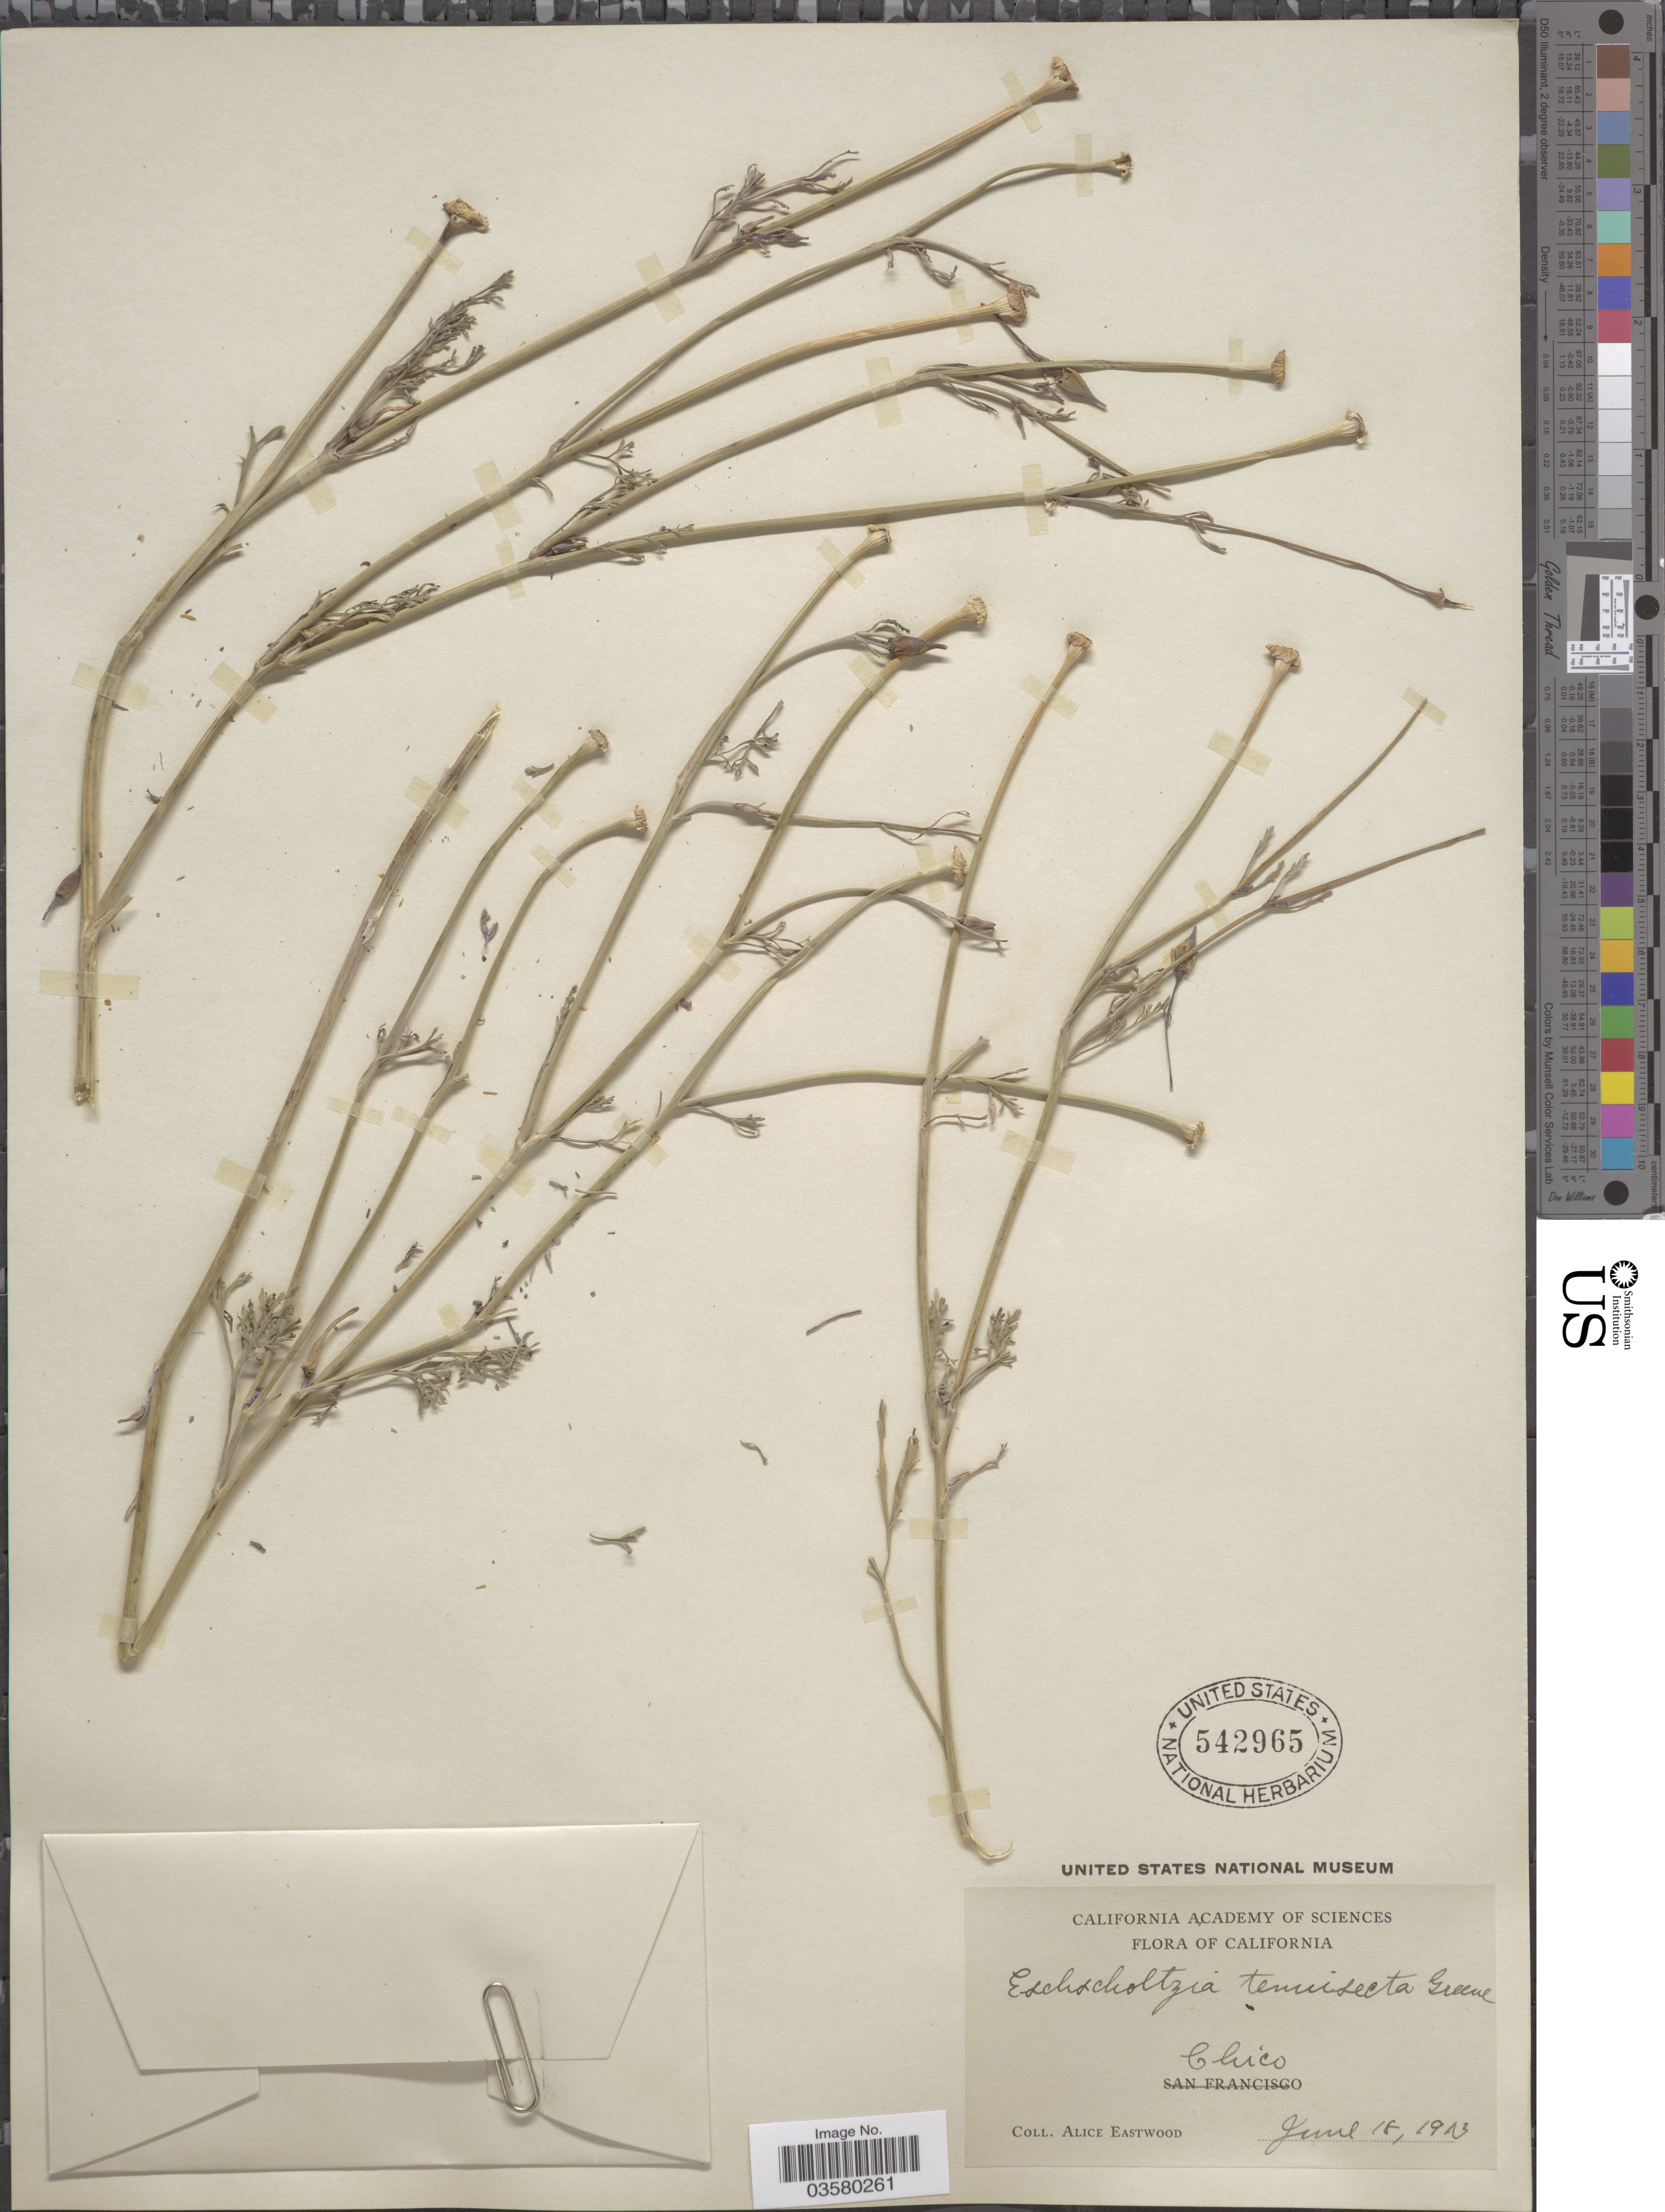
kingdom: Plantae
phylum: Tracheophyta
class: Magnoliopsida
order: Ranunculales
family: Papaveraceae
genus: Eschscholzia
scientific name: Eschscholzia californica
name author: Cham.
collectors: A. Eastwood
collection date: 1913-06-18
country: United States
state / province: California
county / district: Butte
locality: Chico.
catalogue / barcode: US 542965